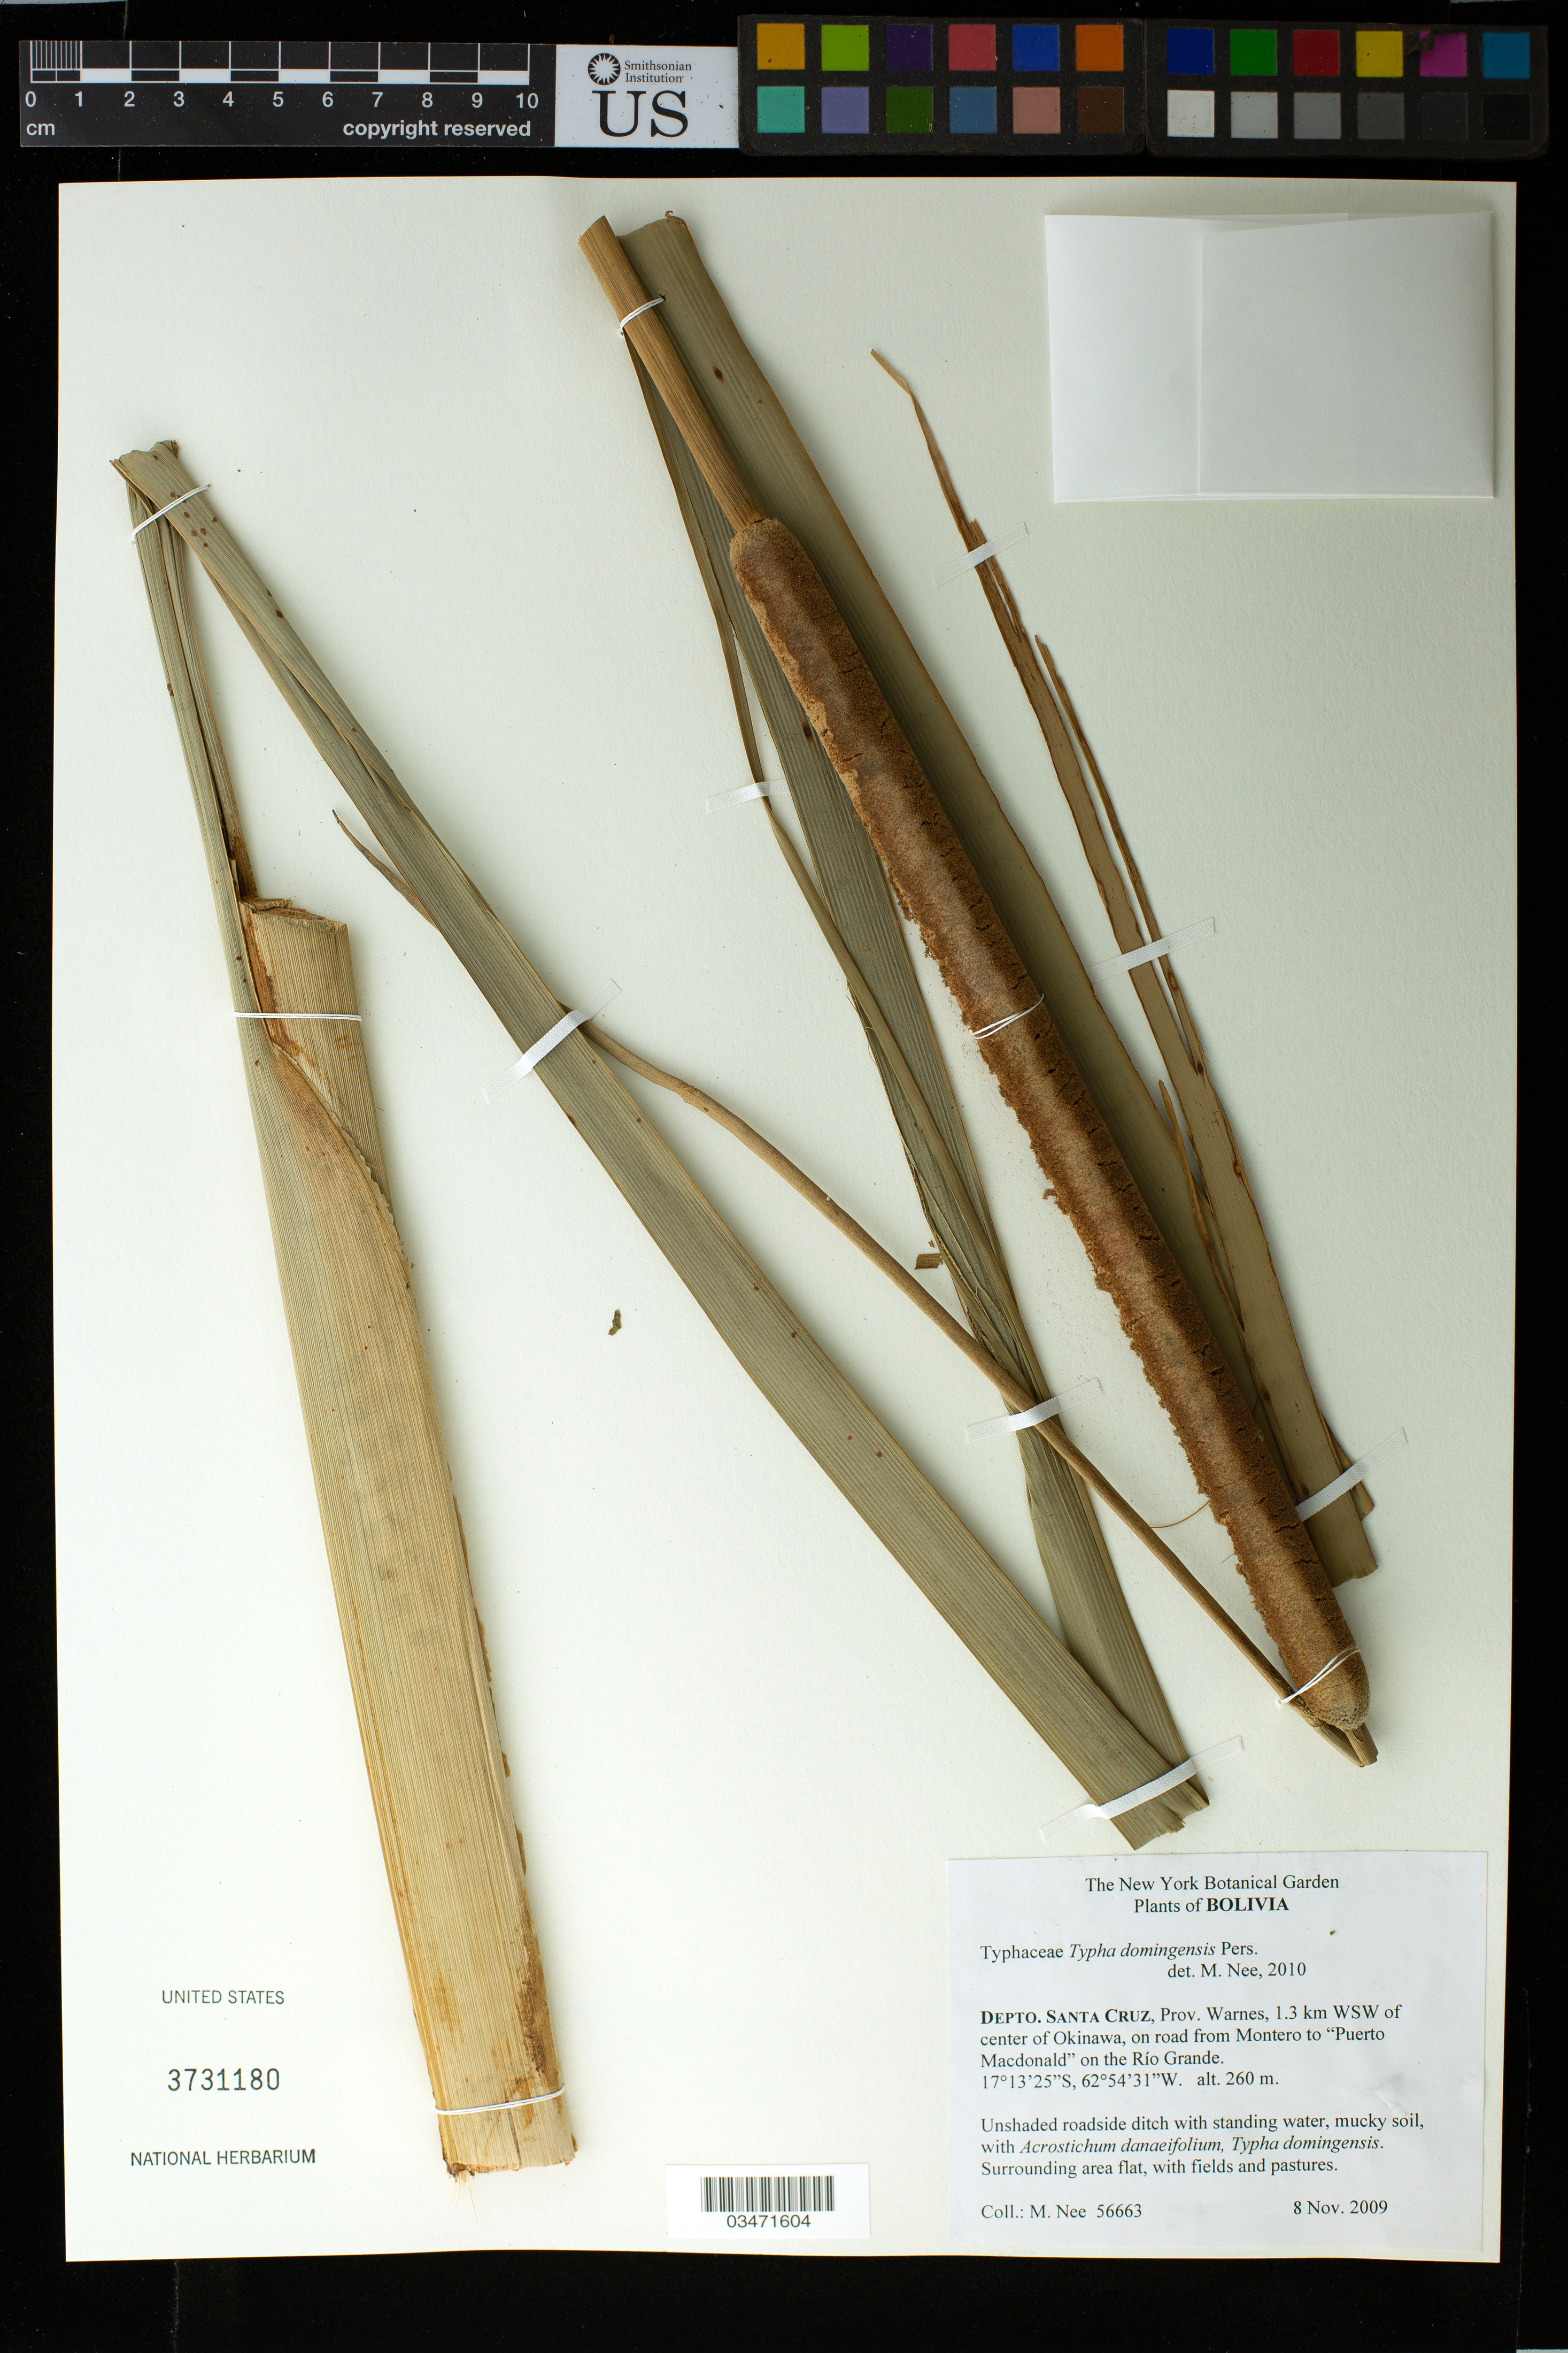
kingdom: Plantae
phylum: Tracheophyta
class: Liliopsida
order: Poales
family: Typhaceae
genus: Typha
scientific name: Typha domingensis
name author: Pers.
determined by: Nee, Michael H.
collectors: M. Nee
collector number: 56663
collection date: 2009-11-08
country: Bolivia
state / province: Santa Cruz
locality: Prov. Warnes, 1.3 km WSW of center of Okinawa, on road from Montero to "Puerto Macdonald" on the Río Grande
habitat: Unshaded roadside ditch with standing water, mucky soil, with Acrostichum danaeifolium, Typha domingensis. Surrounding area flat, with fields and pastures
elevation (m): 260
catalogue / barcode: US 3731180